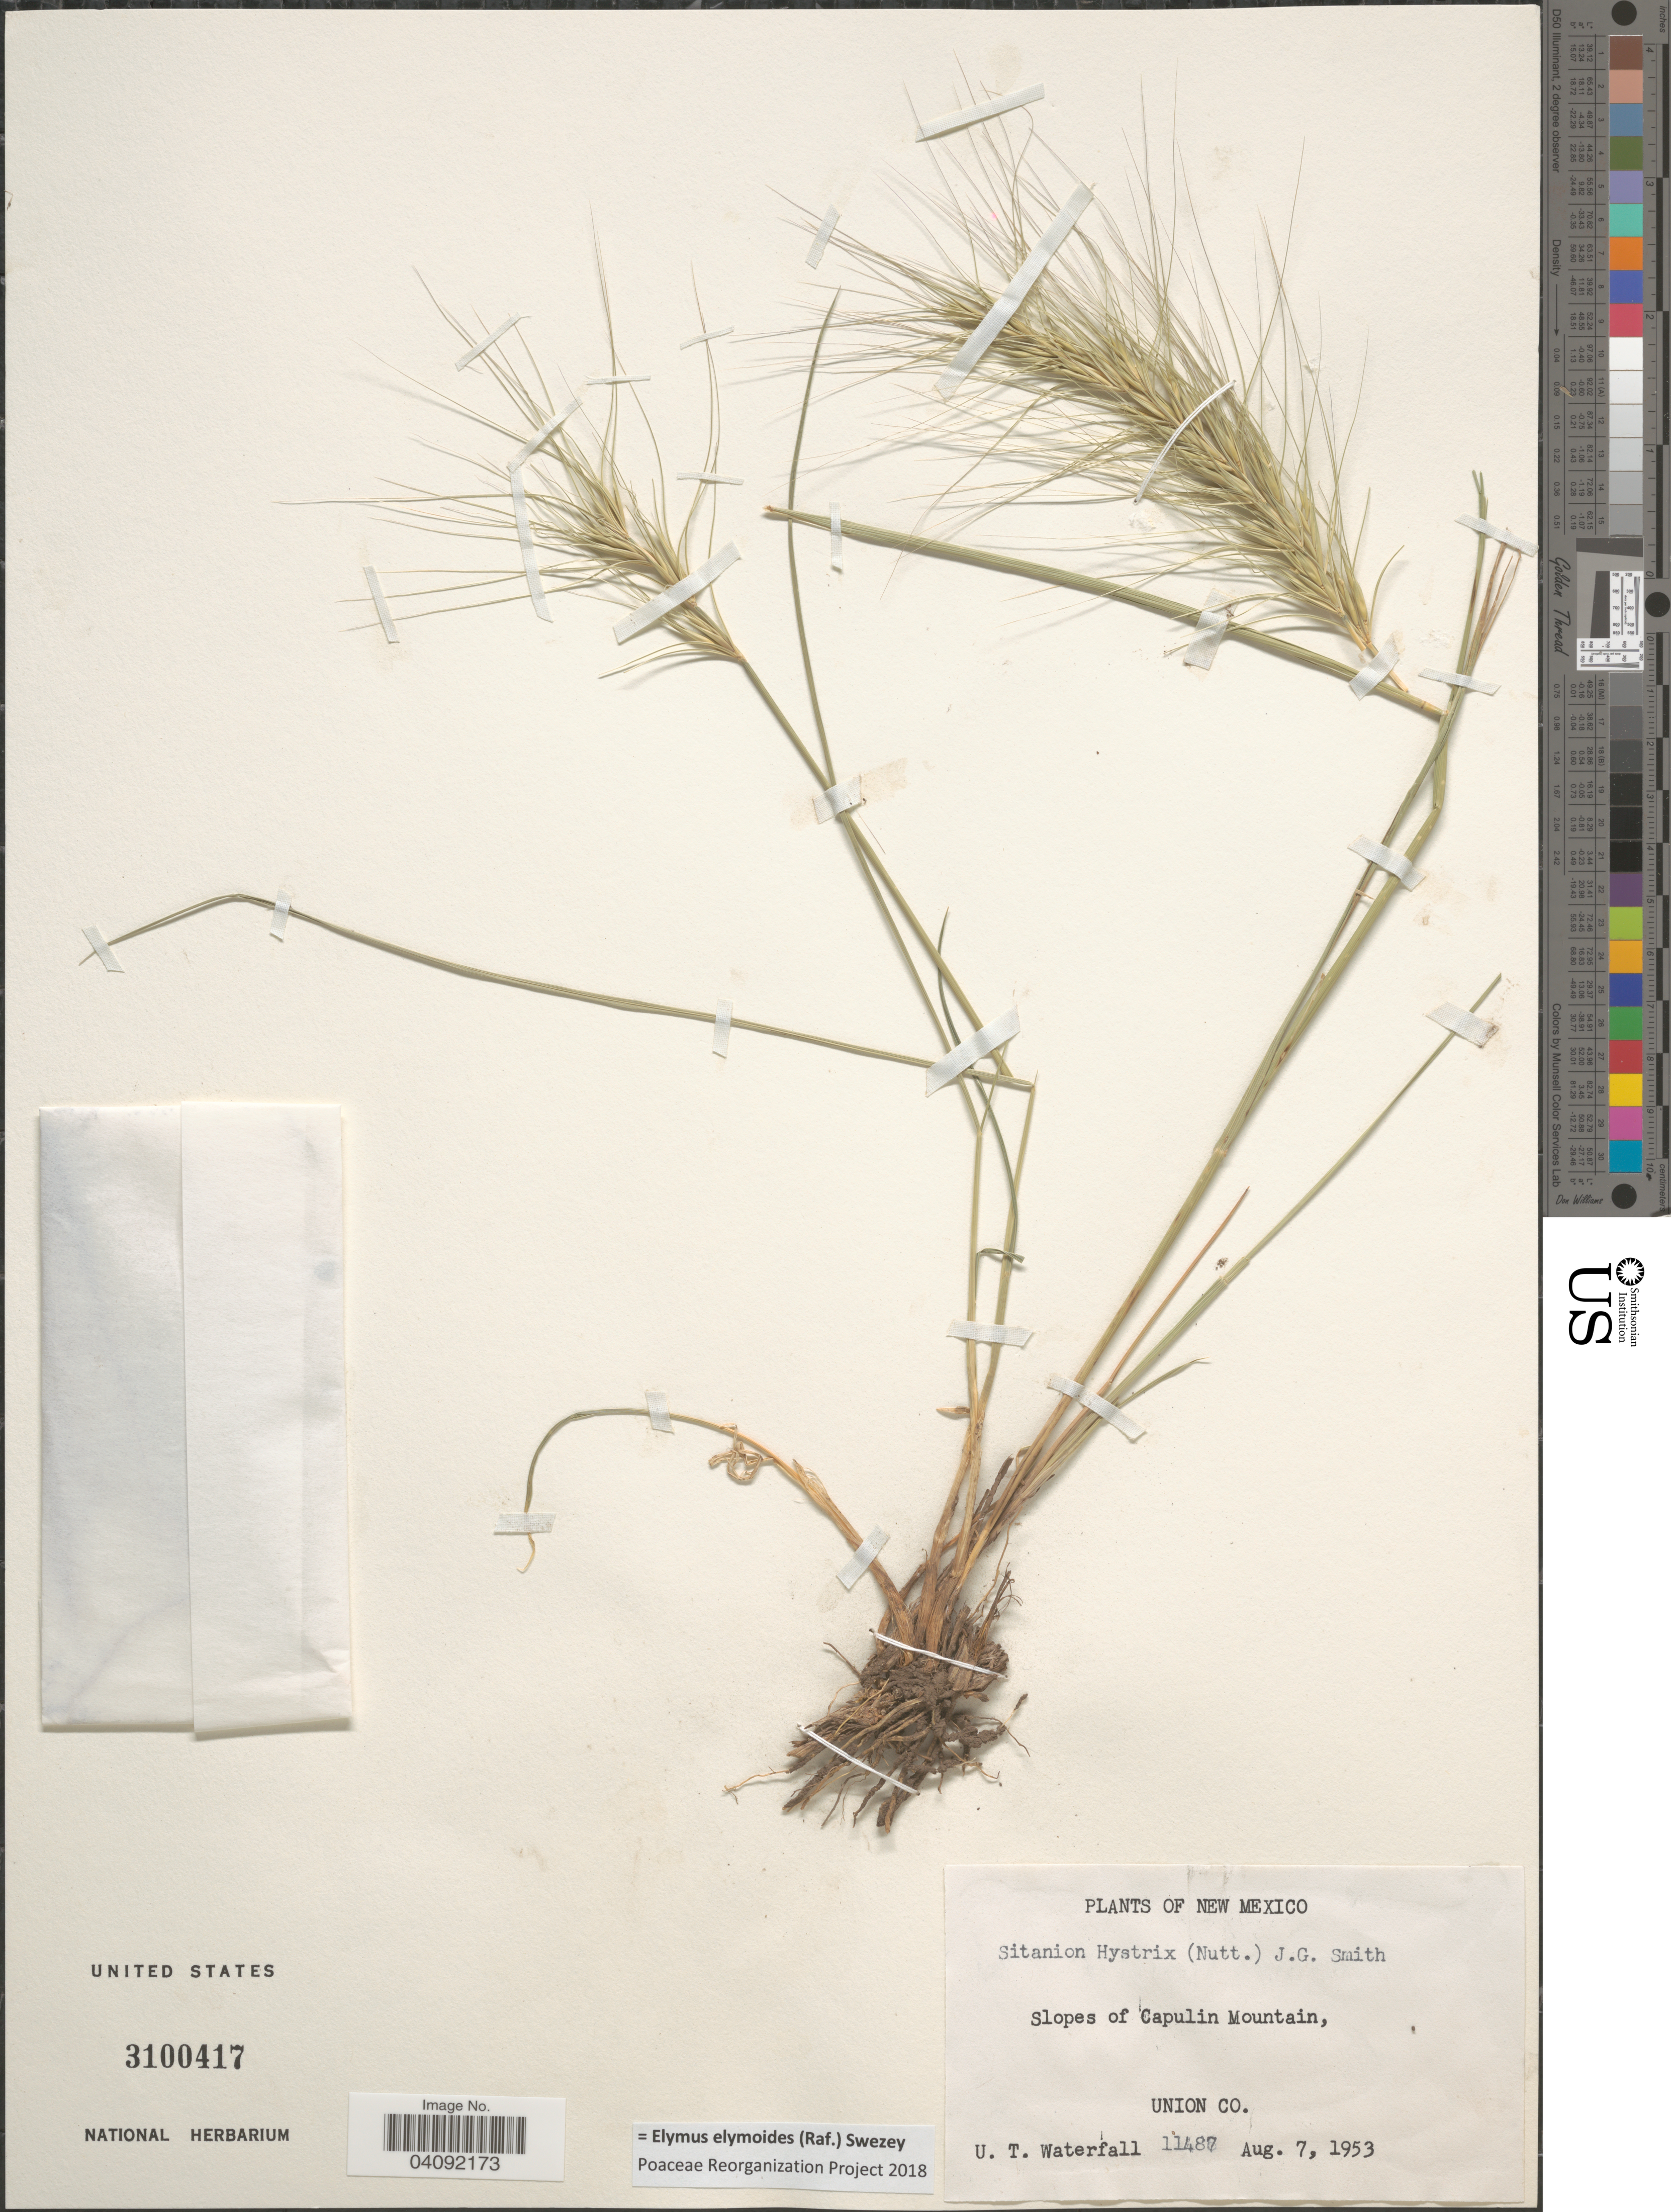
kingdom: Plantae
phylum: Tracheophyta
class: Liliopsida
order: Poales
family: Poaceae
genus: Elymus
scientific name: Elymus elymoides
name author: (Raf.) Swezey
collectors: U. T. Waterfall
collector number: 11487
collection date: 1953-08-07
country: United States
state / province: New Mexico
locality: Slopes of Capulin Mountain, Union Co.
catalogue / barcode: US 3100417